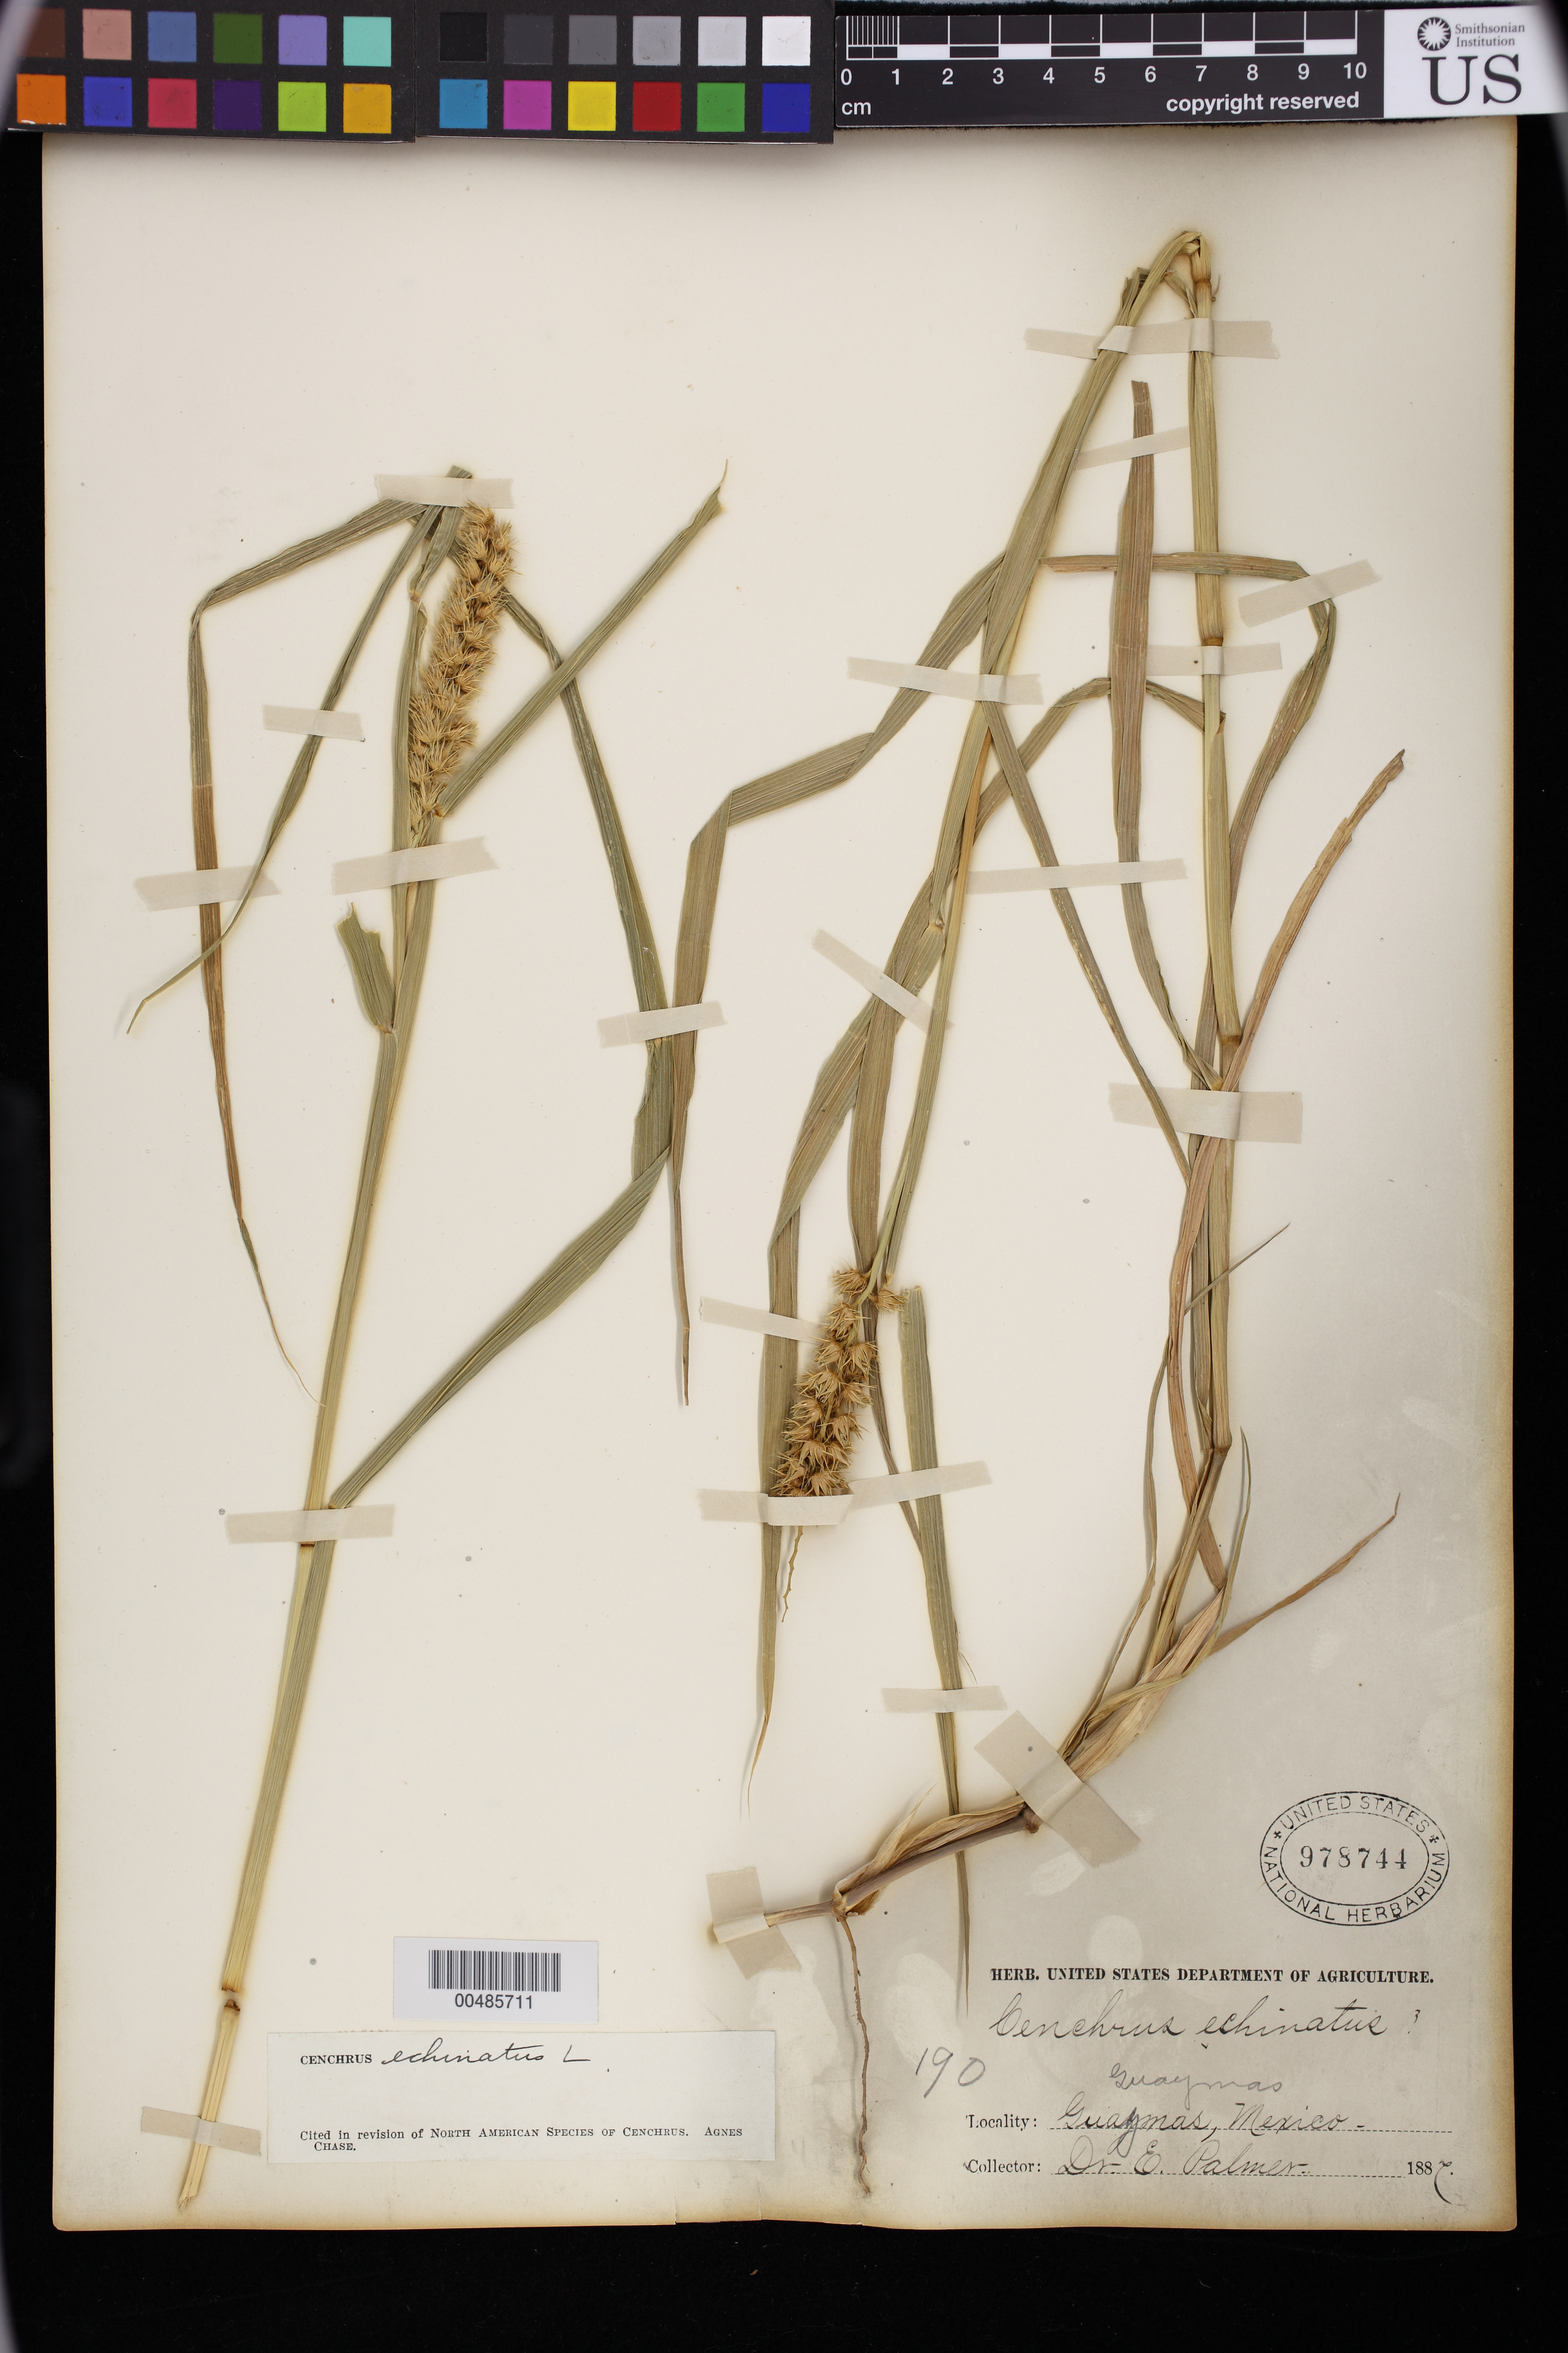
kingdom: Plantae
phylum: Tracheophyta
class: Liliopsida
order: Poales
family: Poaceae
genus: Cenchrus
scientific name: Cenchrus echinatus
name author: L.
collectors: E. Palmer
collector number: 190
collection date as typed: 1887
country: Mexico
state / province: Sonora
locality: Guaymas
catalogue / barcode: US 978744